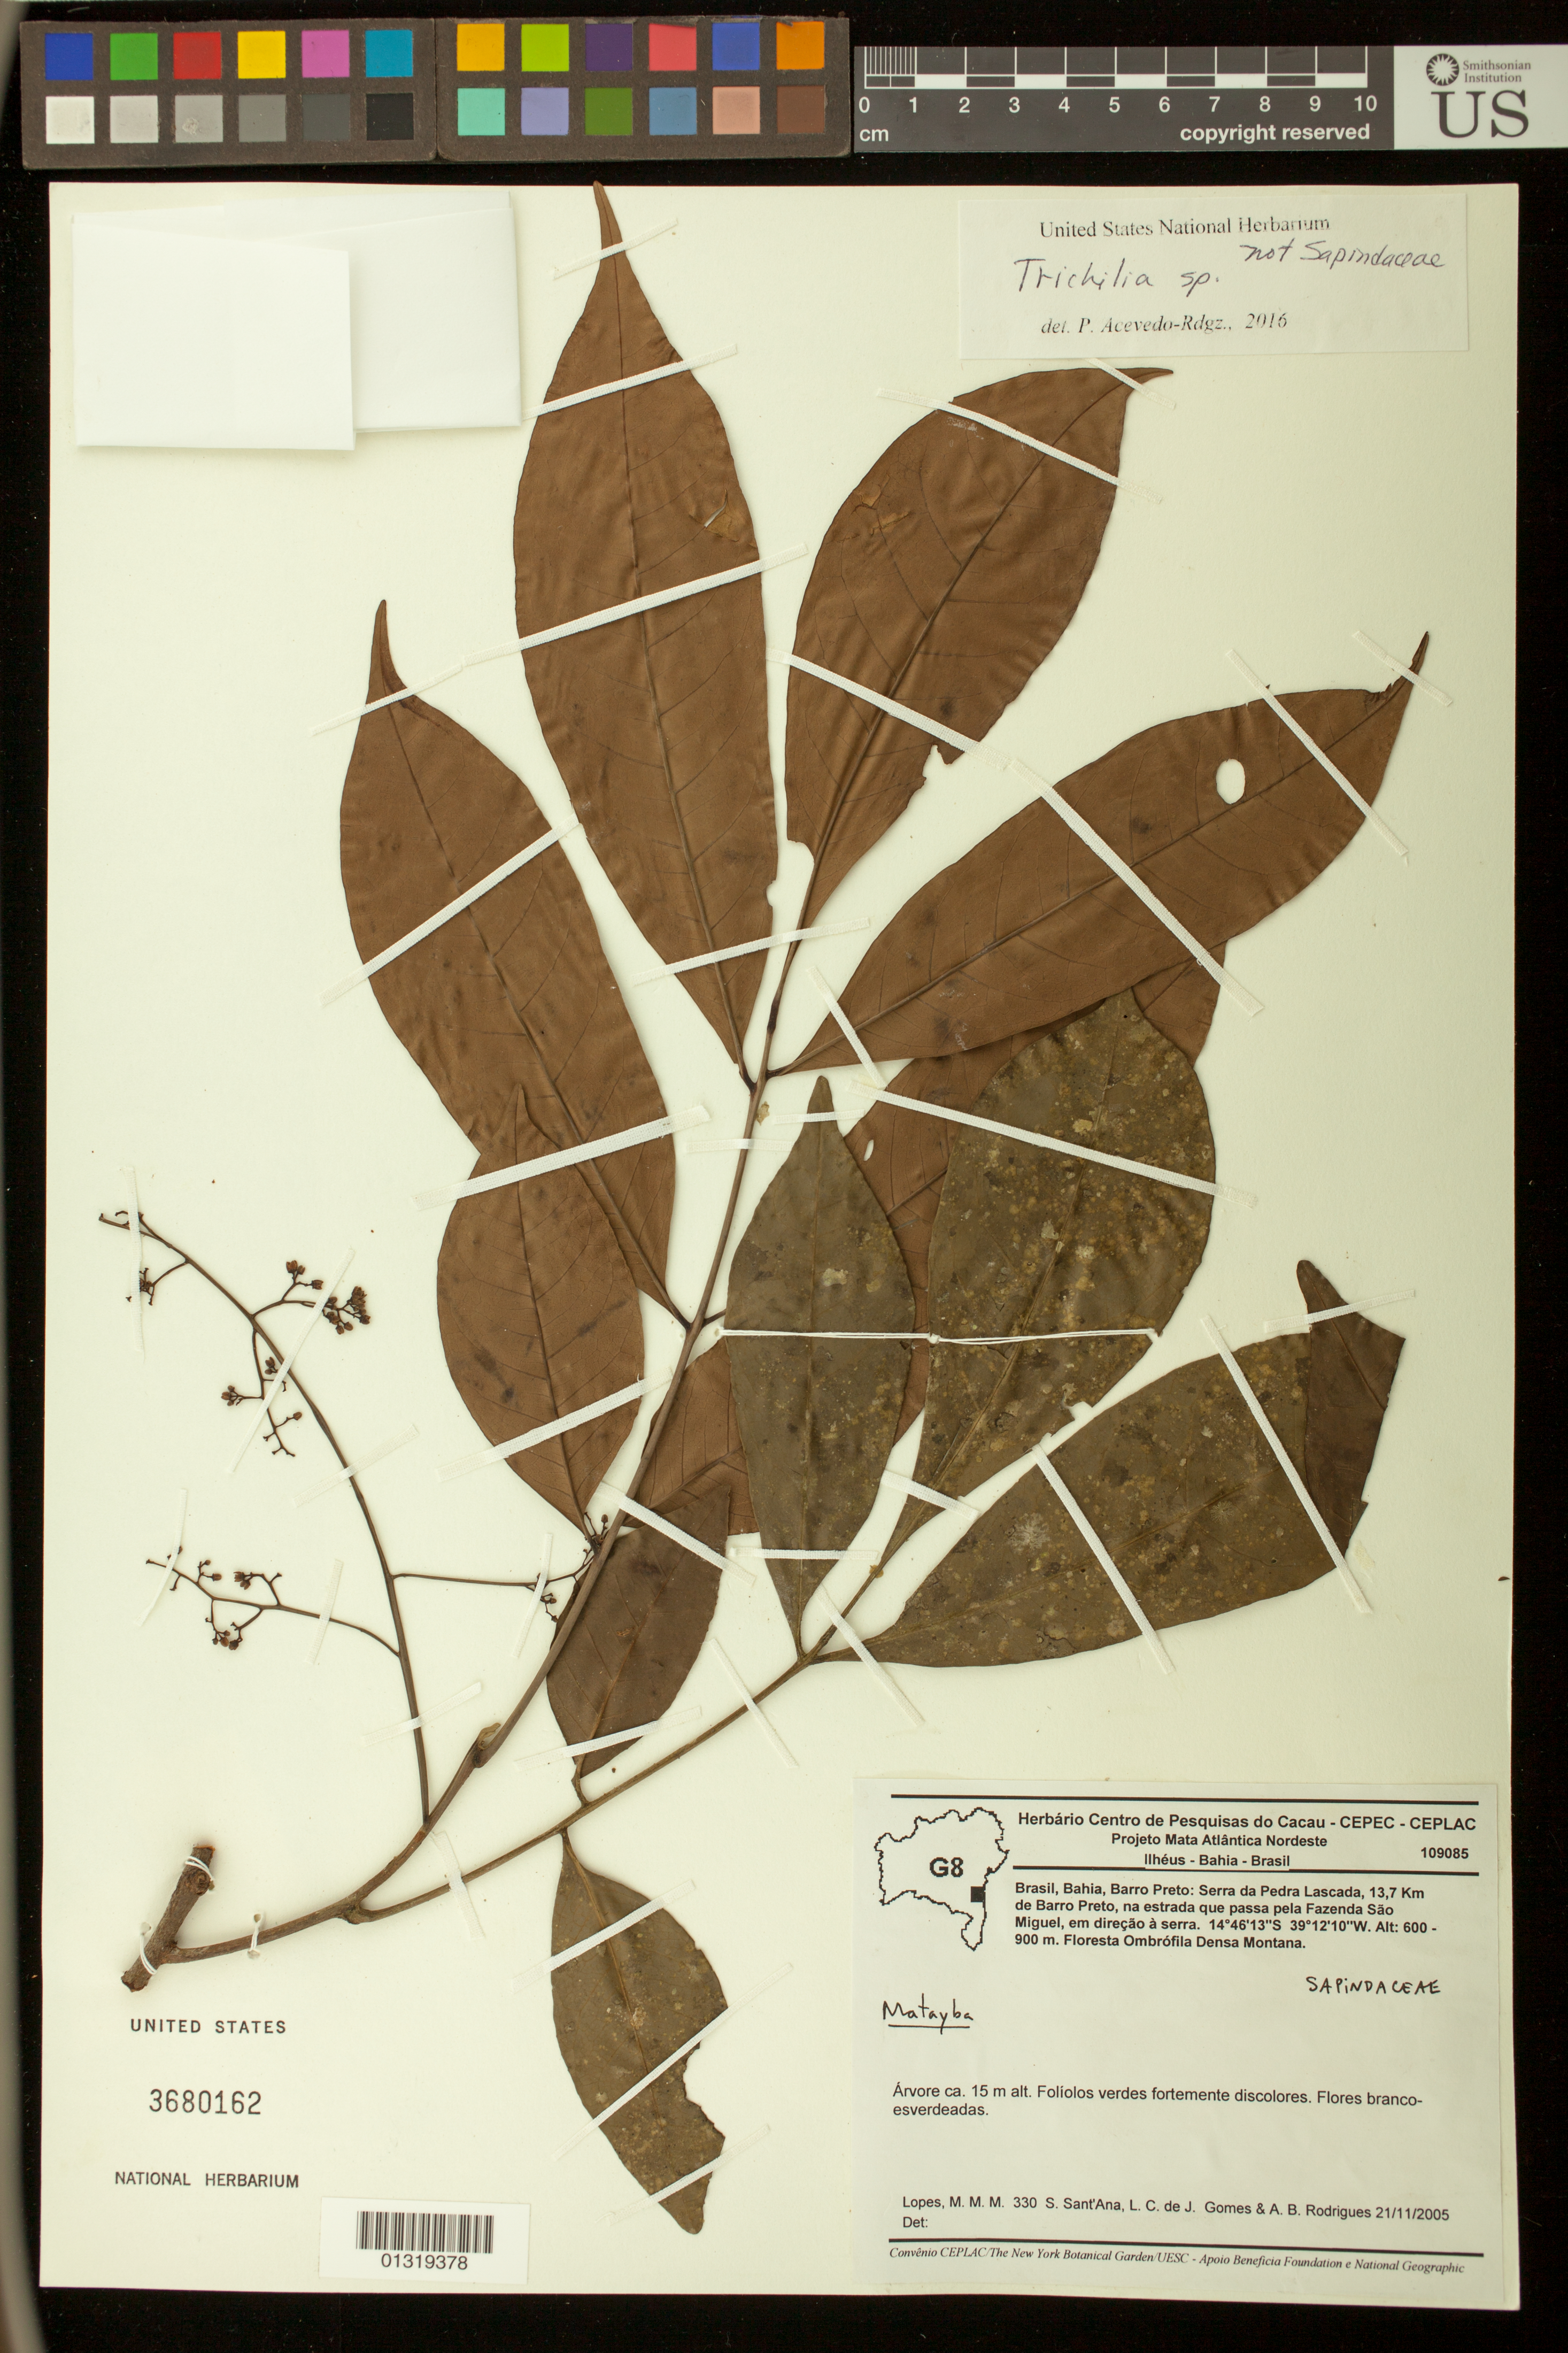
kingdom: Plantae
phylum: Tracheophyta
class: Magnoliopsida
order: Sapindales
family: Meliaceae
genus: Trichilia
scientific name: Trichilia sp.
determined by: Acevedo-Rodríguez, P., (BOT), Smithsonian Institution - National Museum of Natural History (UNITED STATES)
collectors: M. Lopes, S. C. Sant' Ana, L. Gomes & A. Rodrigues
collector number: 330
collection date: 2005-11-21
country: Brazil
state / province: Bahia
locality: Barro Preto: Serra da Pedra Lascada, 13.7 km de Barro Preto, na estrada que passa pela Fazenda São Miguel, em direção à serra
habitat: Floresta ombrófila densa montana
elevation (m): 600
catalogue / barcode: US 3680162